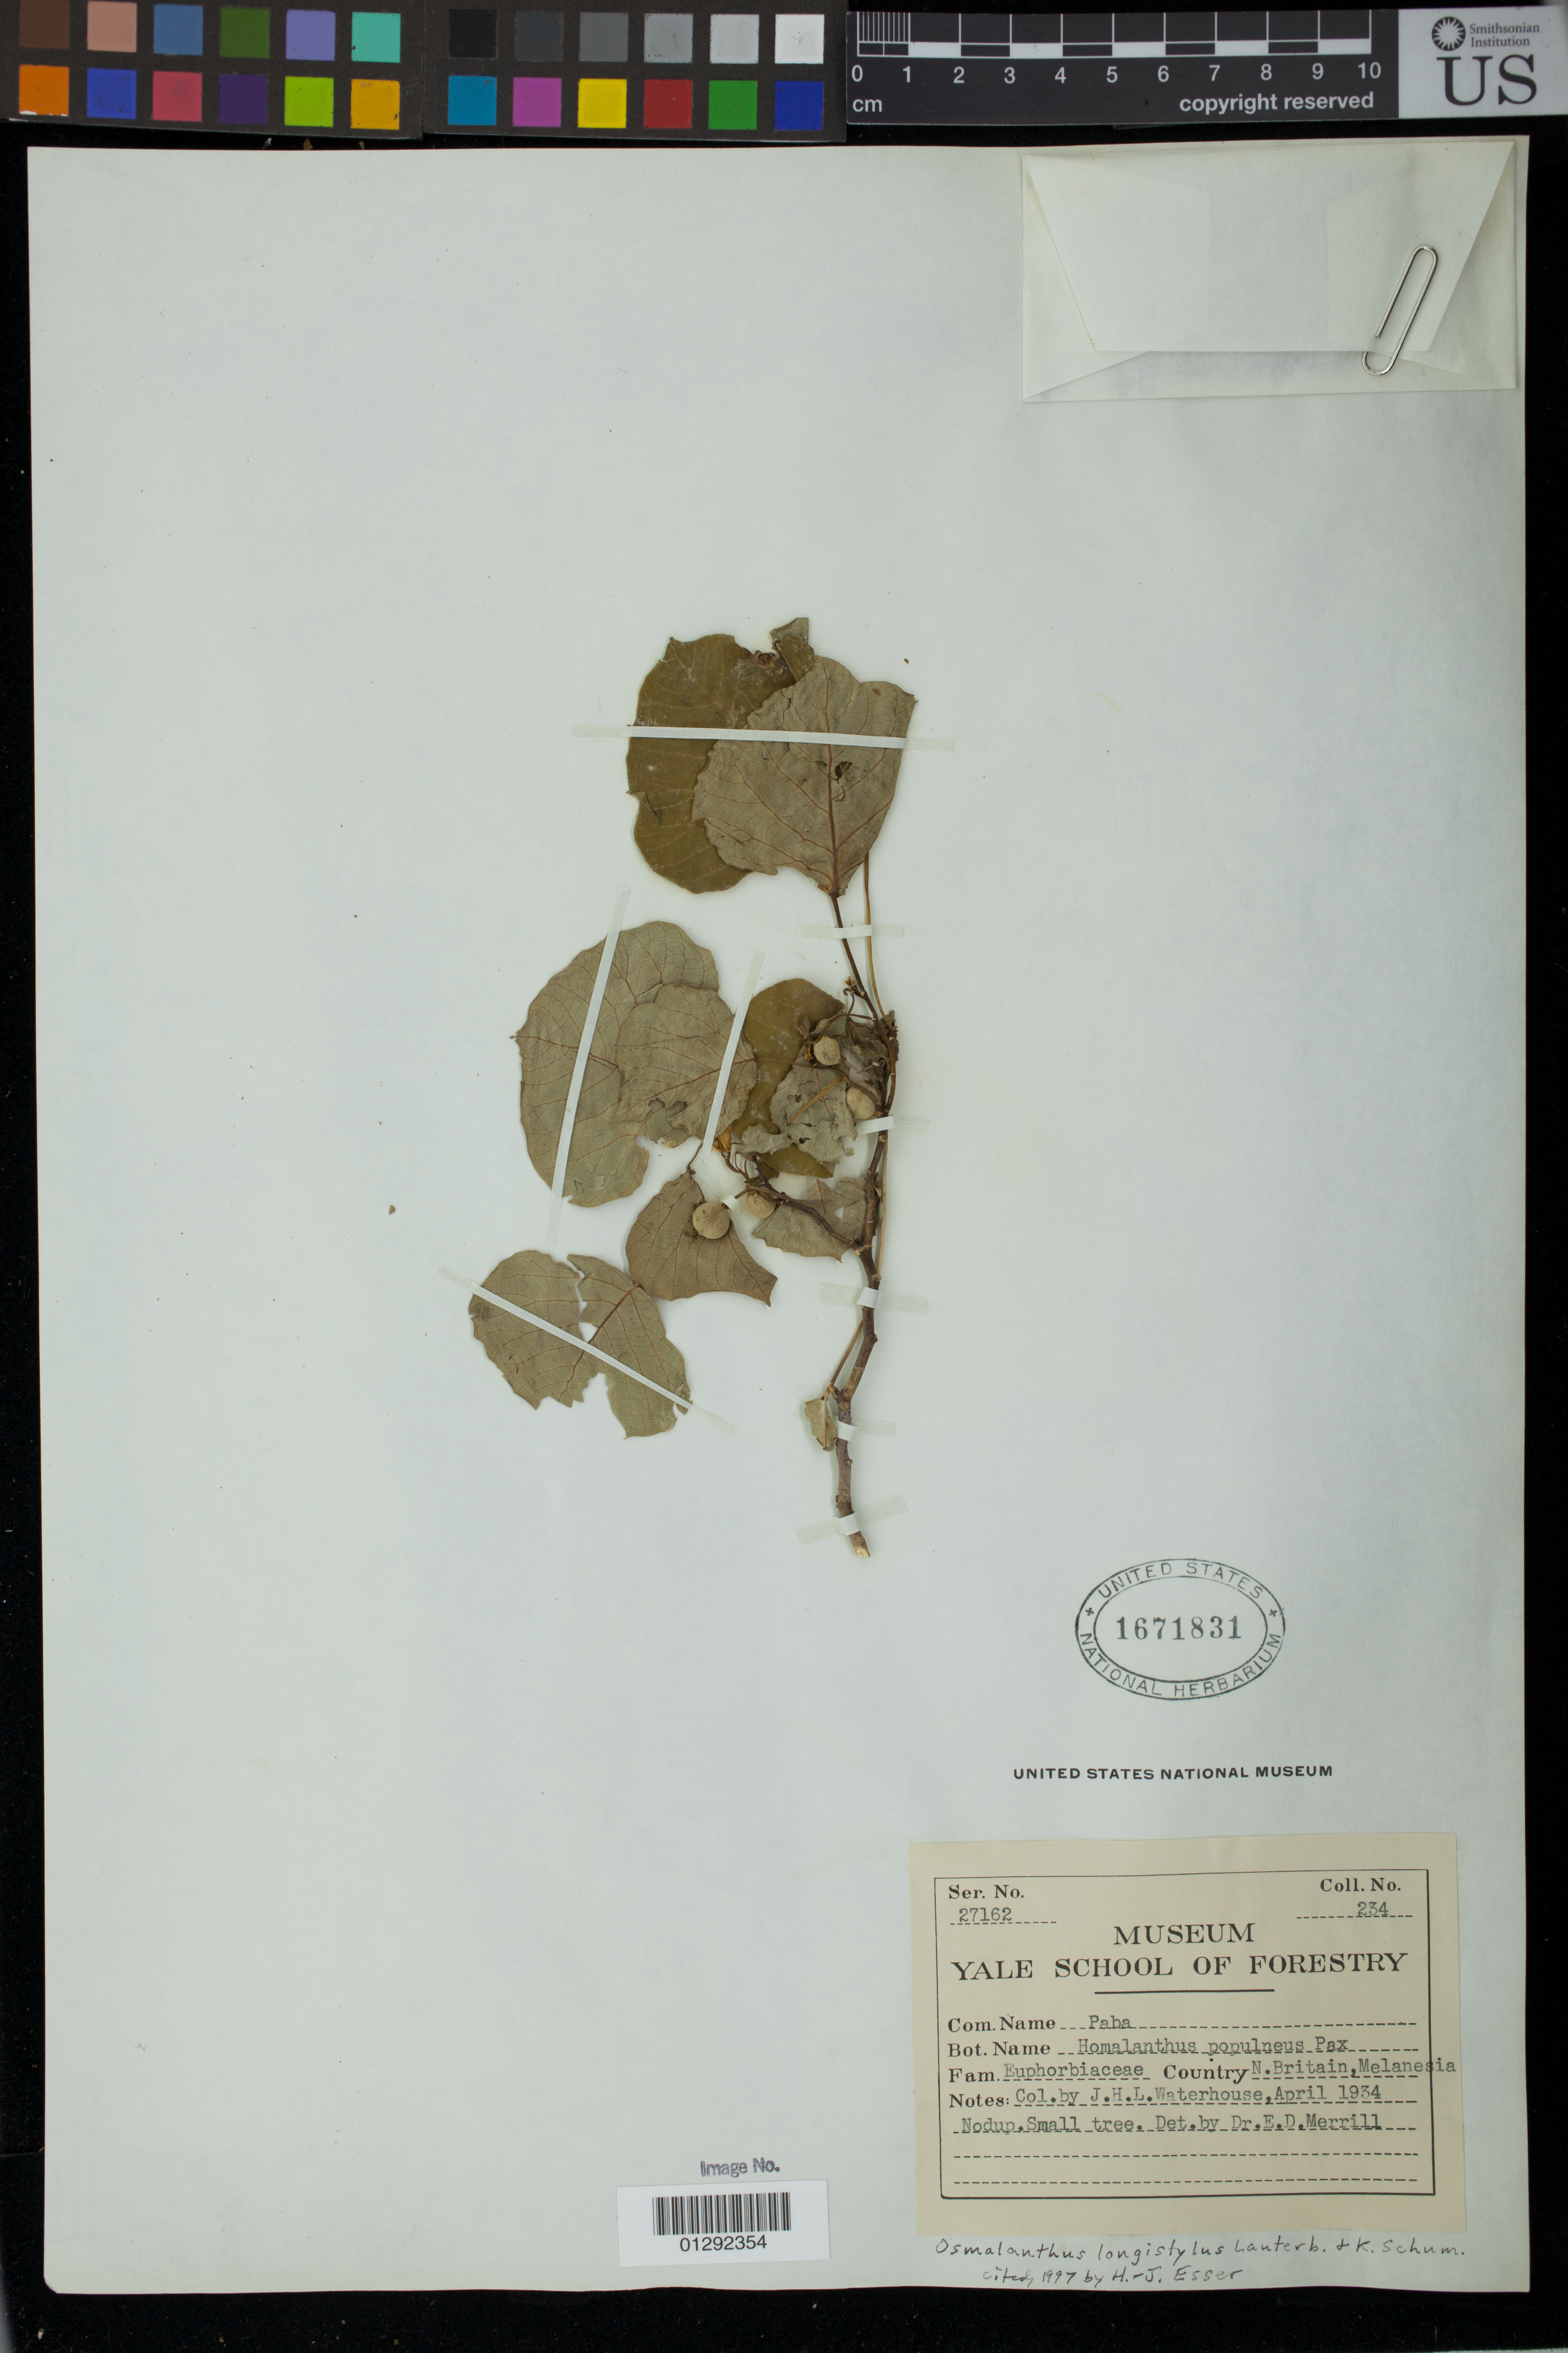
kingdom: Plantae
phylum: Tracheophyta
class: Magnoliopsida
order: Malpighiales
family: Euphorbiaceae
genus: Homalanthus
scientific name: Homalanthus longistylus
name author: Schum. & Lauterb.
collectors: J. Waterhouse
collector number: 234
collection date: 1934-04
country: Papua New Guinea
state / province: East New Britain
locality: Melanesia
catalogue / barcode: US 1671831